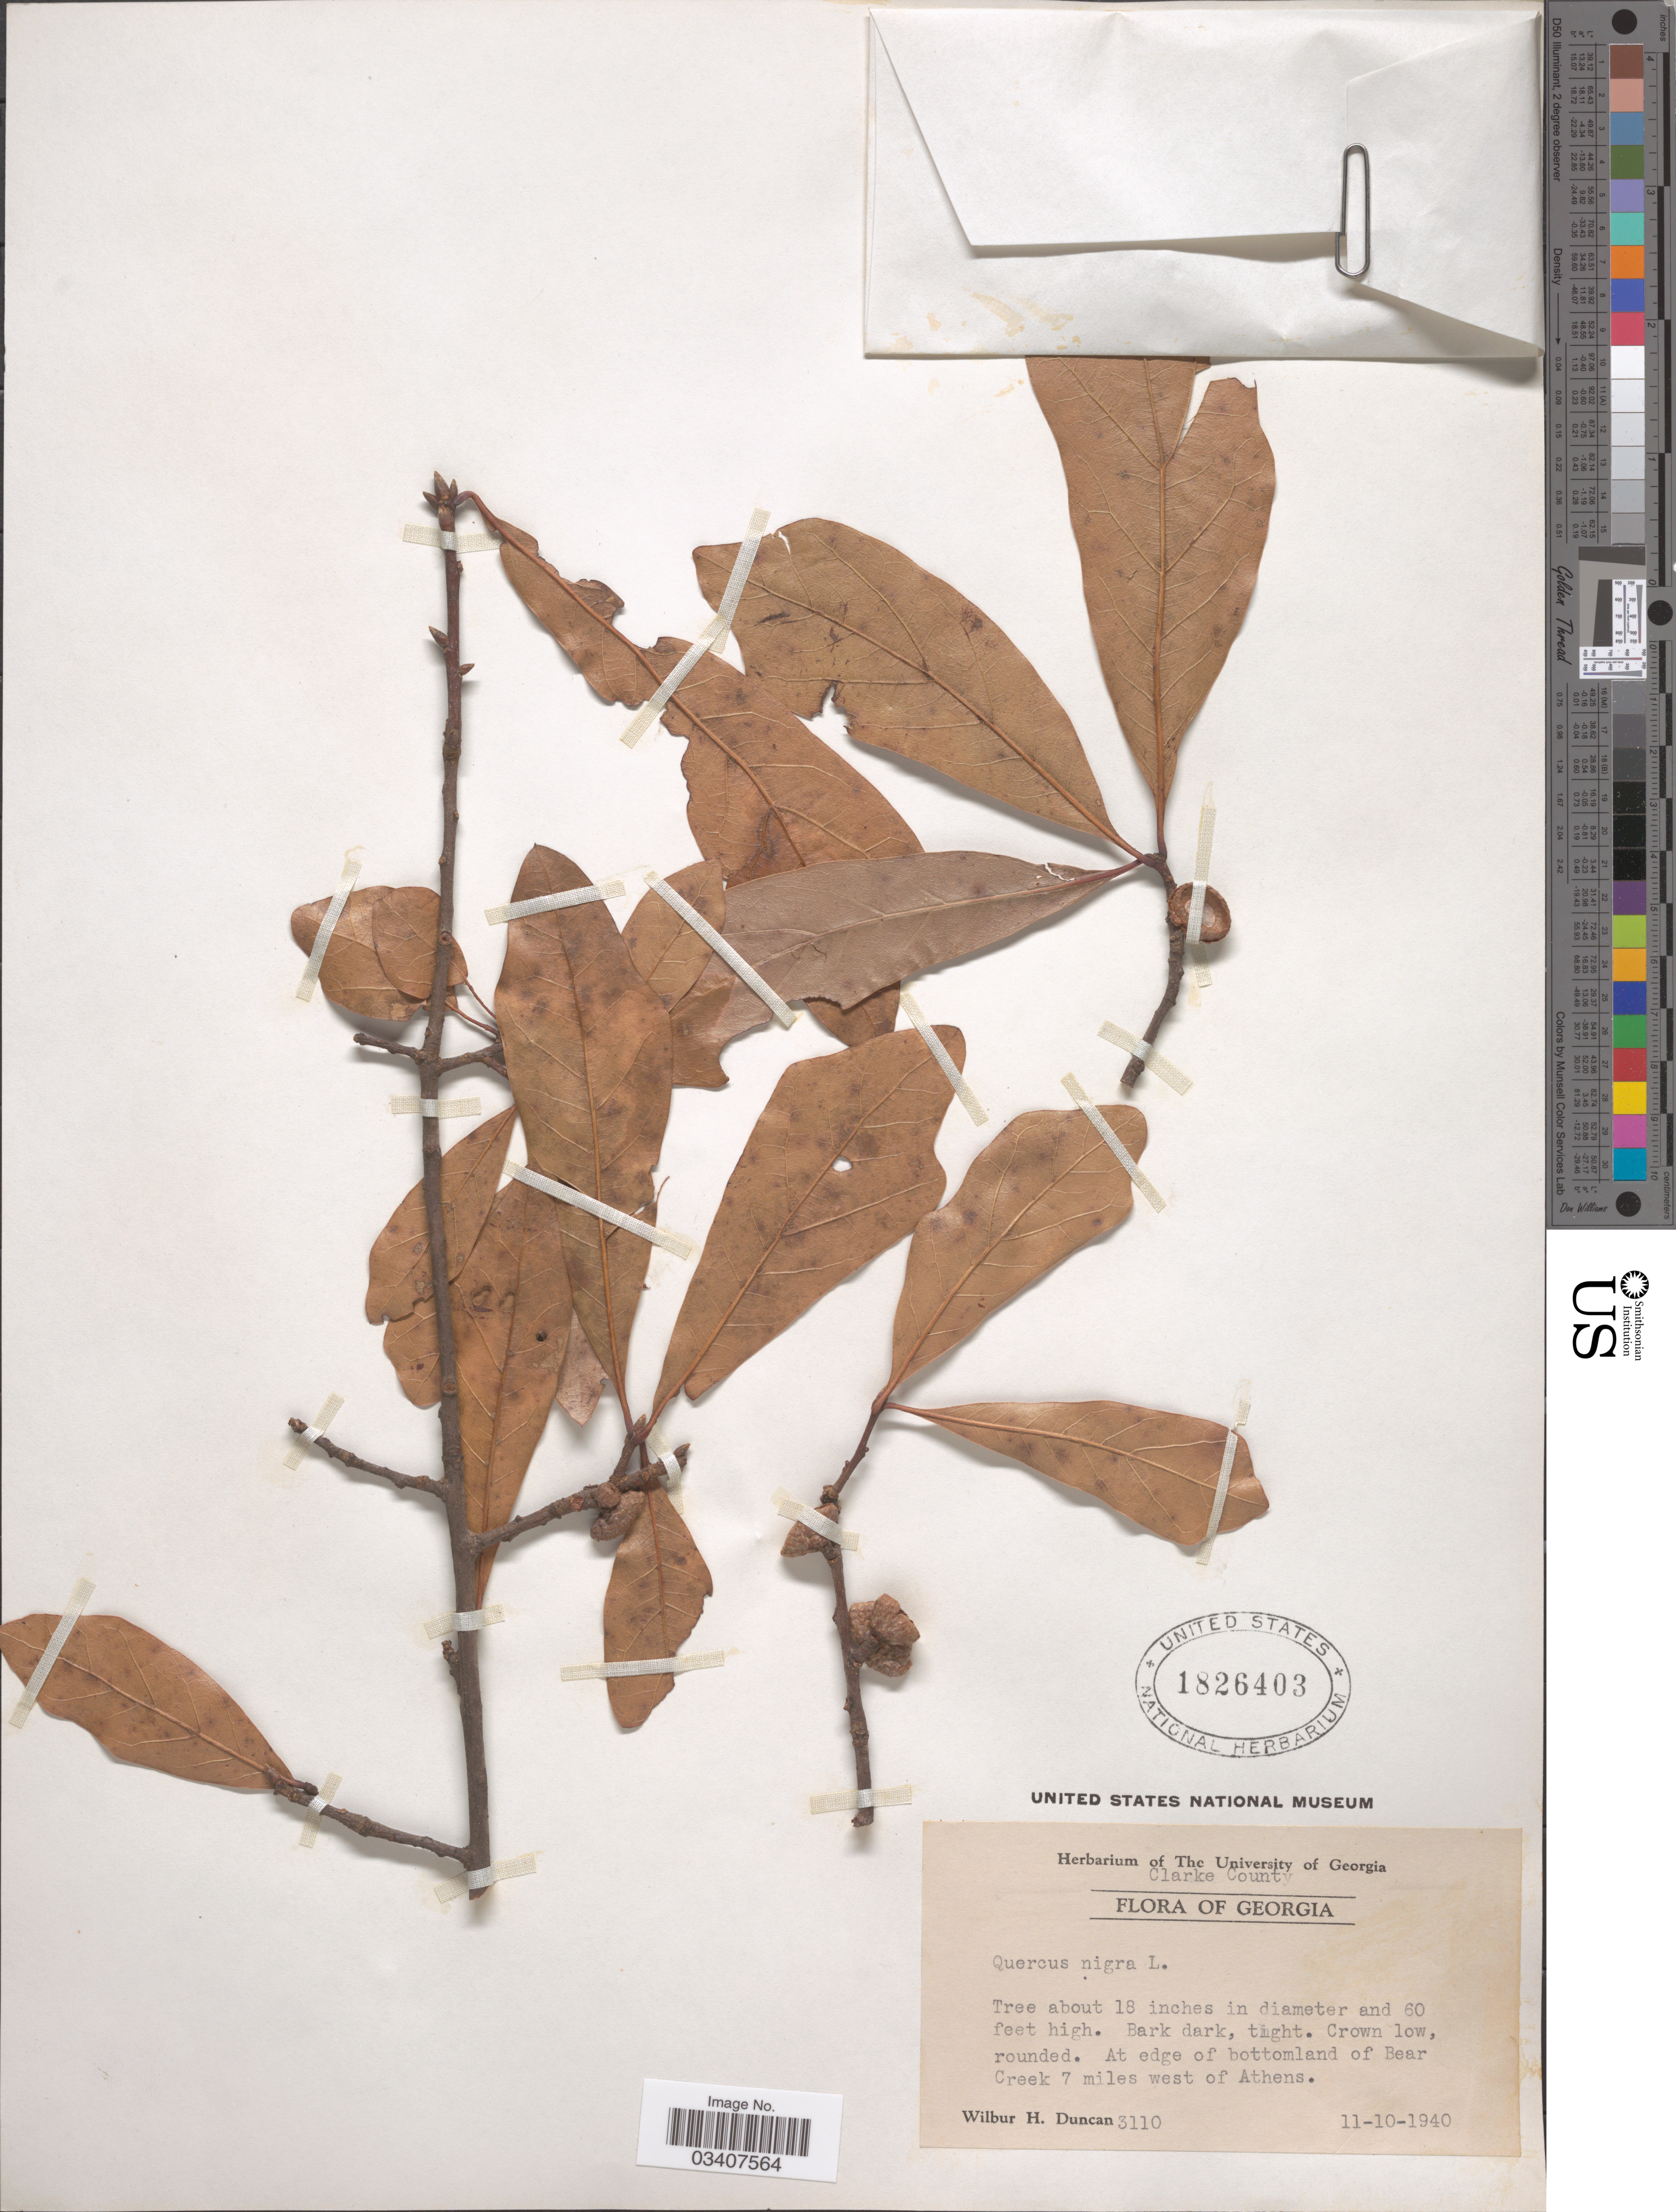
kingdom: Plantae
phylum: Tracheophyta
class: Magnoliopsida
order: Fagales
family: Fagaceae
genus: Quercus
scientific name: Quercus nigra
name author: L.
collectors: W. H. Duncan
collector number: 3110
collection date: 1940-11-10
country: United States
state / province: Georgia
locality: Clarke County. At edge of bottomland of Bear Creek 7 miles west of Athens.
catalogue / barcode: US 1826403